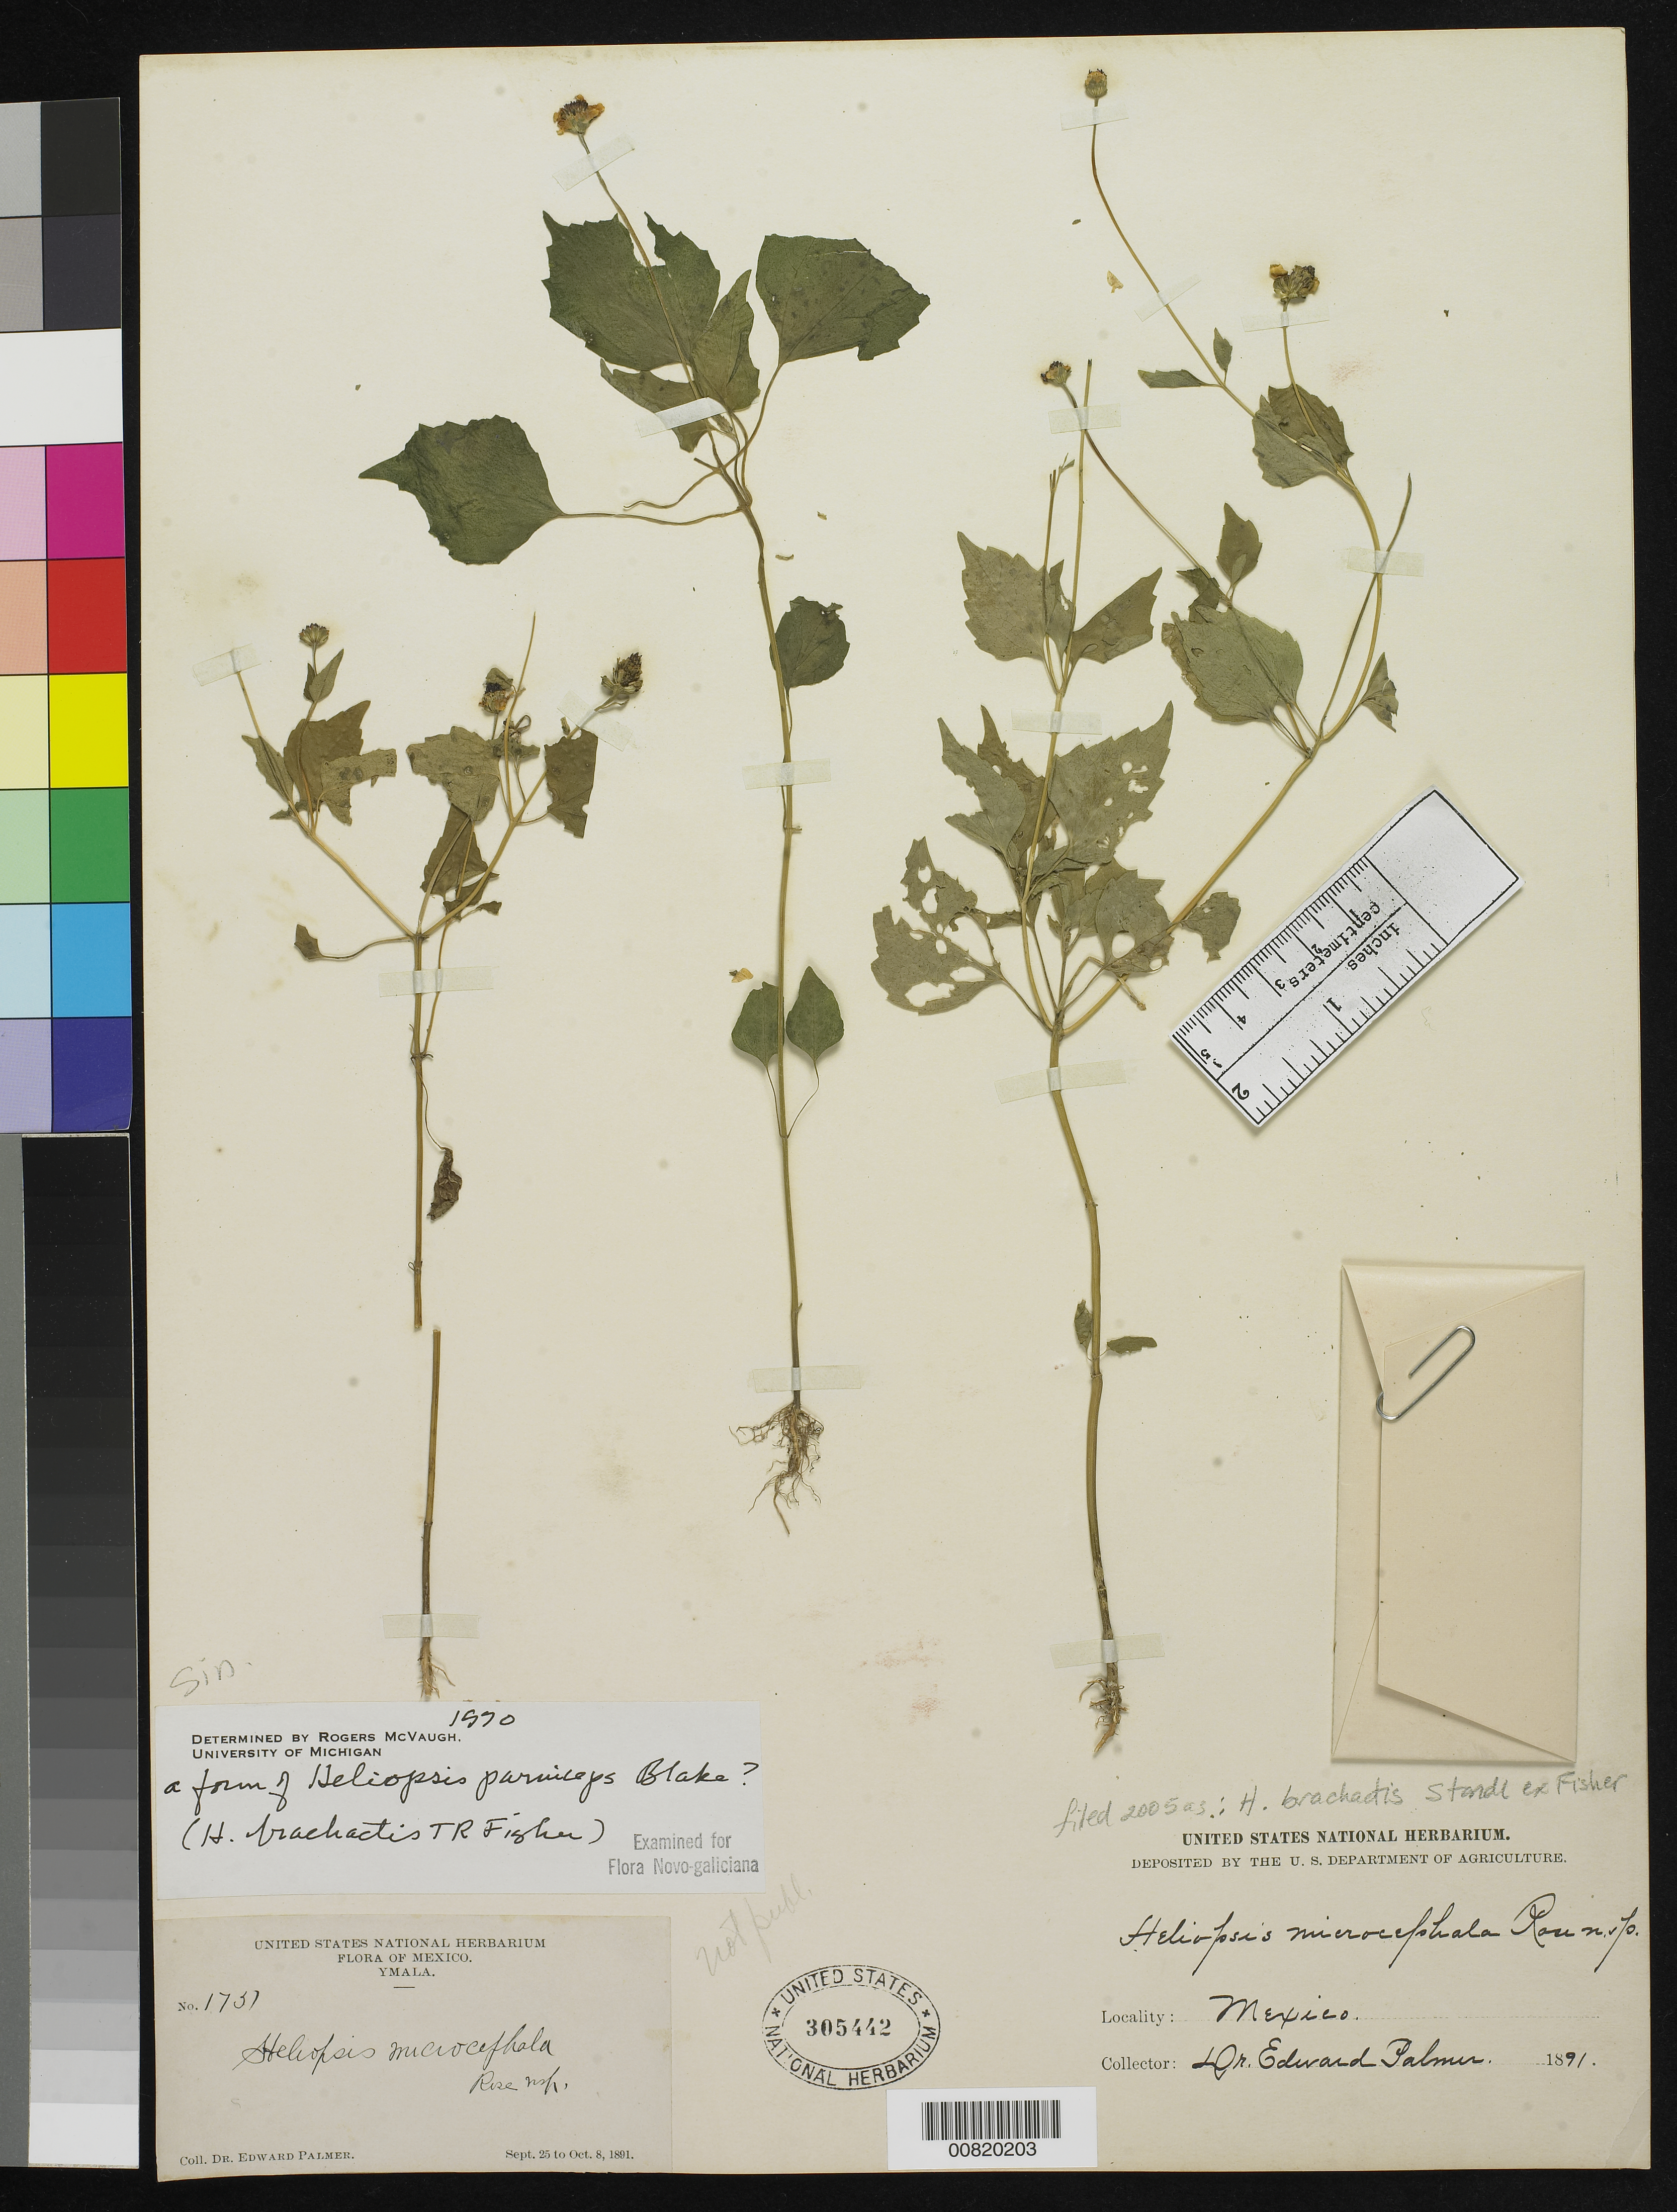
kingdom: Plantae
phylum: Tracheophyta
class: Magnoliopsida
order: Asterales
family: Asteraceae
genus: Heliopsis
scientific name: Heliopsis brachactis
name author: Standl. ex T.R. Fisher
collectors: E. Palmer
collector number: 1751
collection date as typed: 25 Sep 1891 to 08 Oct 1891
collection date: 1891-09-25/1891-10-08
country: Mexico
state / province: Sinaloa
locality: Ymala, Sinaloa.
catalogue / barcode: US 305442